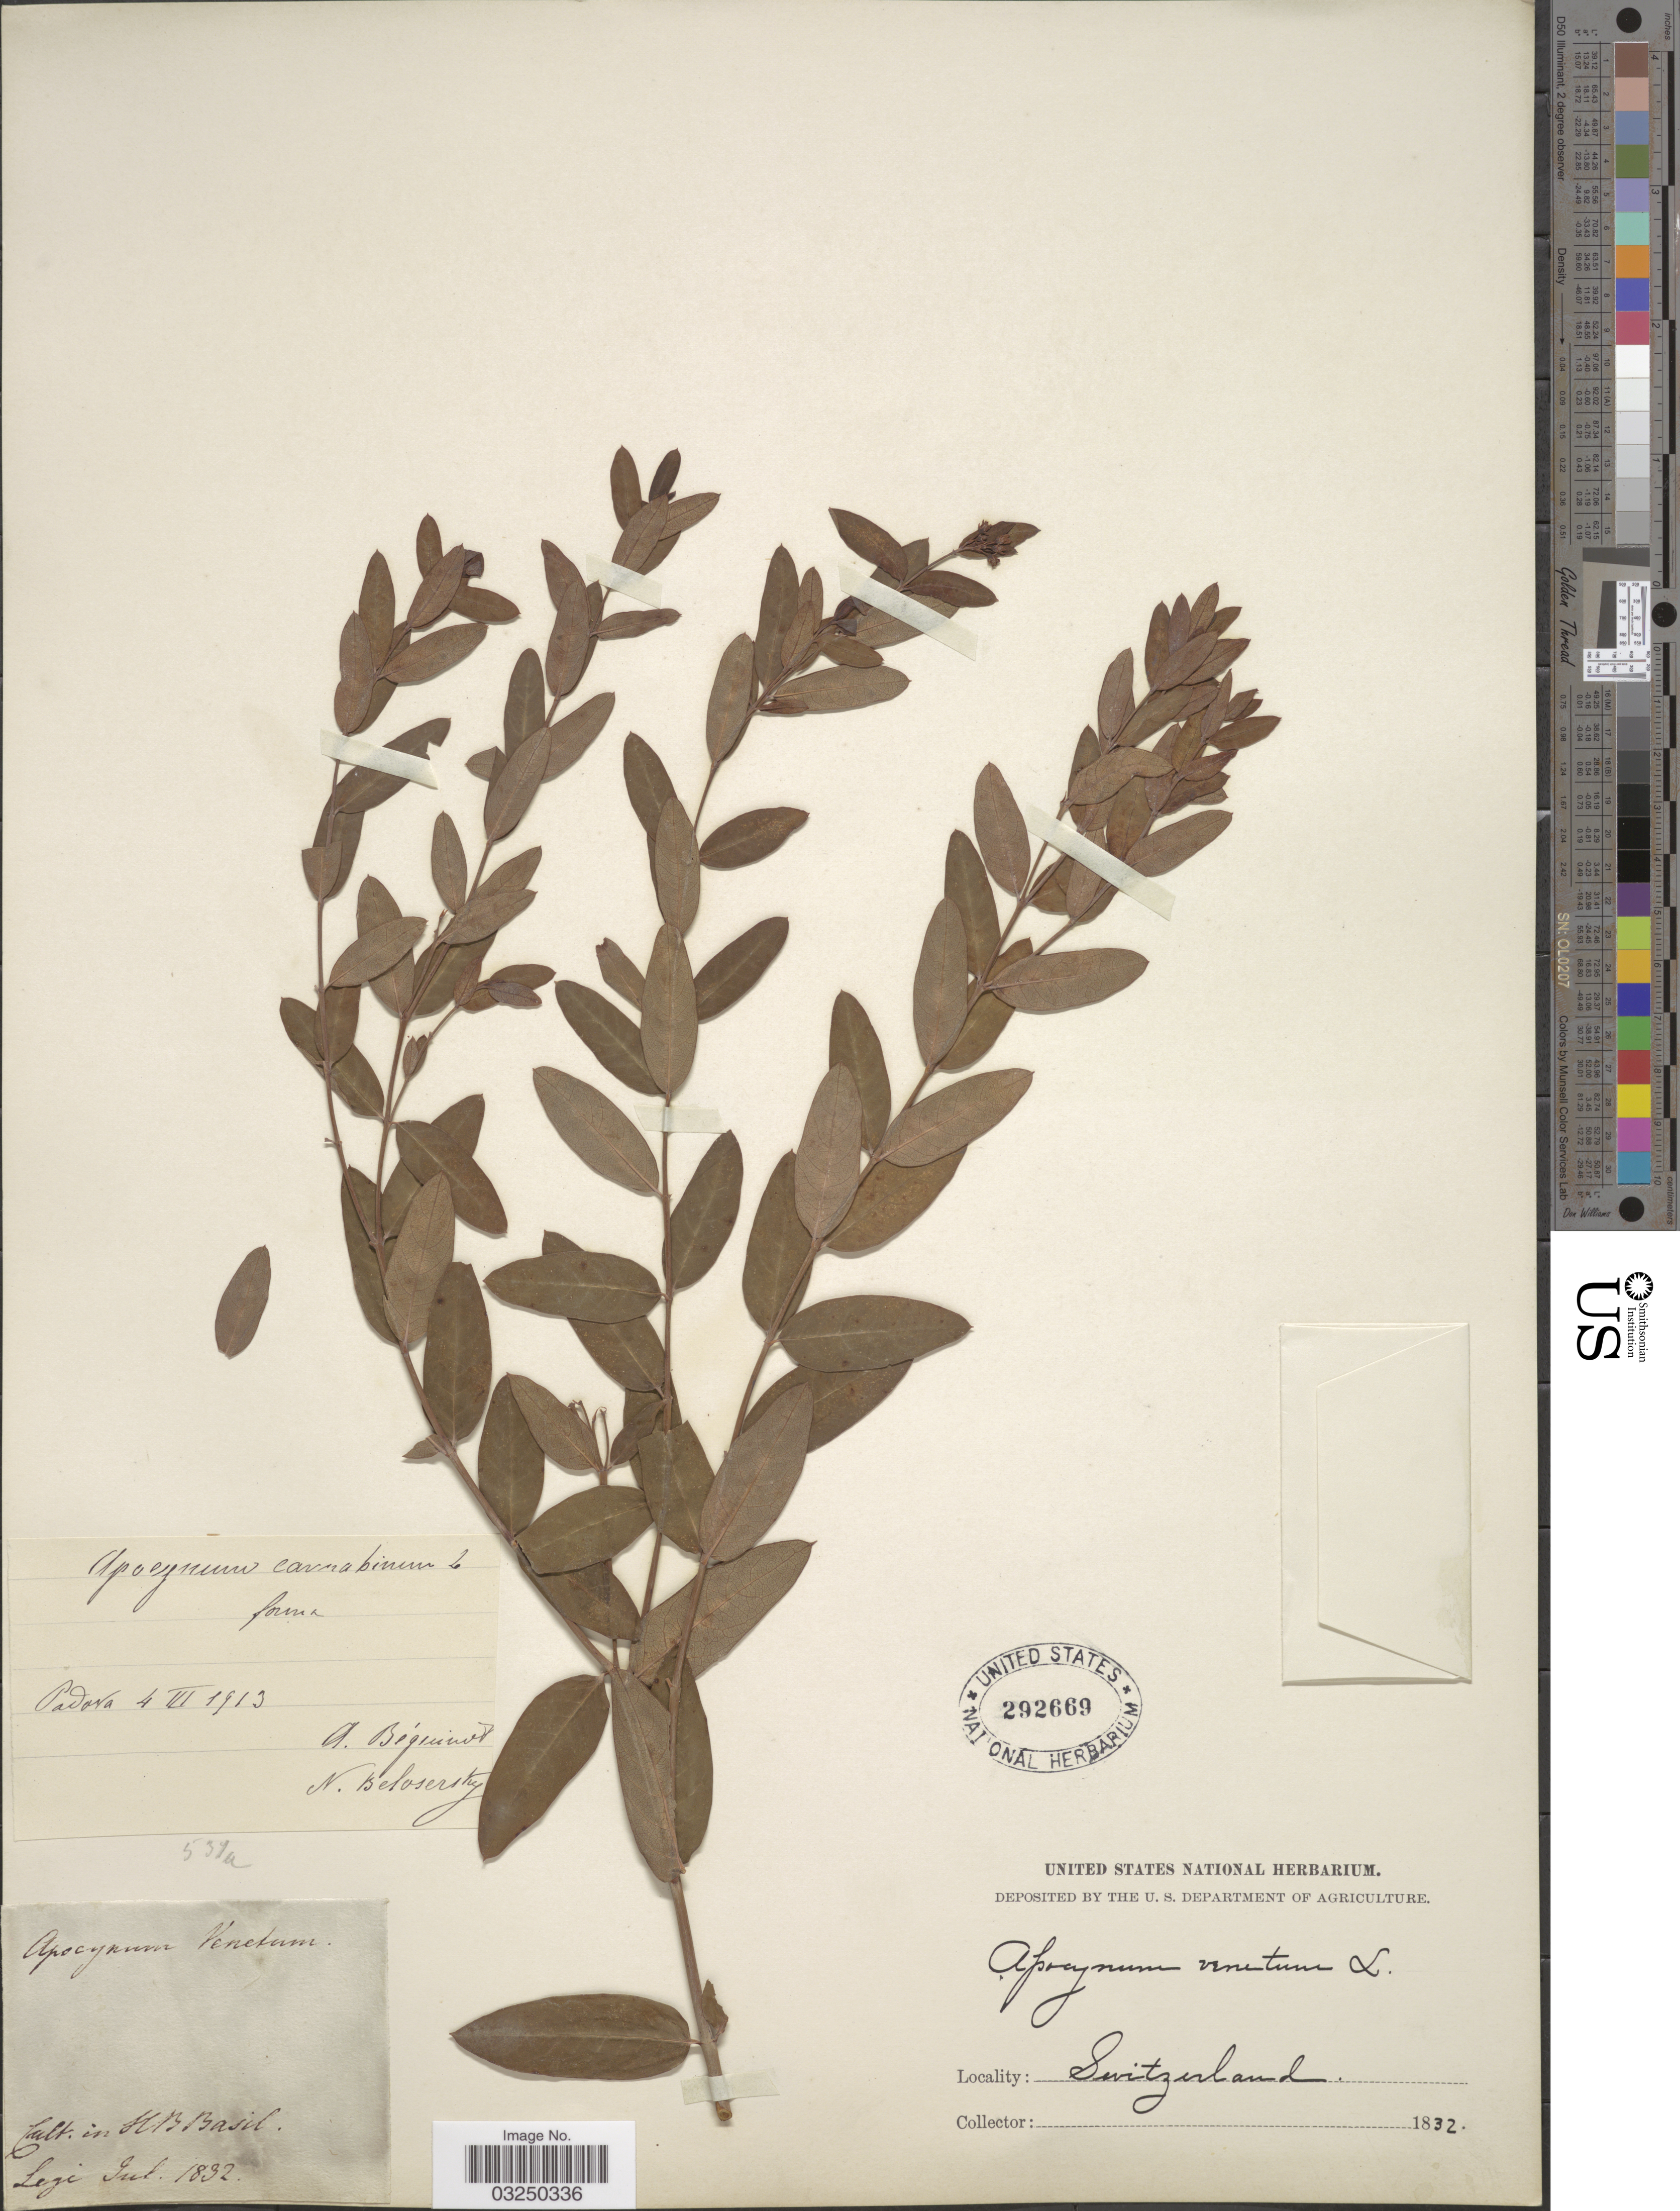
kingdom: Plantae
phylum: Tracheophyta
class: Magnoliopsida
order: Gentianales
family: Apocynaceae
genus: Apocynum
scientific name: Apocynum venetum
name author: L.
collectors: ex herb. United States National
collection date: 1832-07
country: Switzerland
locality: Cult in HB Basil.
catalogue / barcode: US 292669